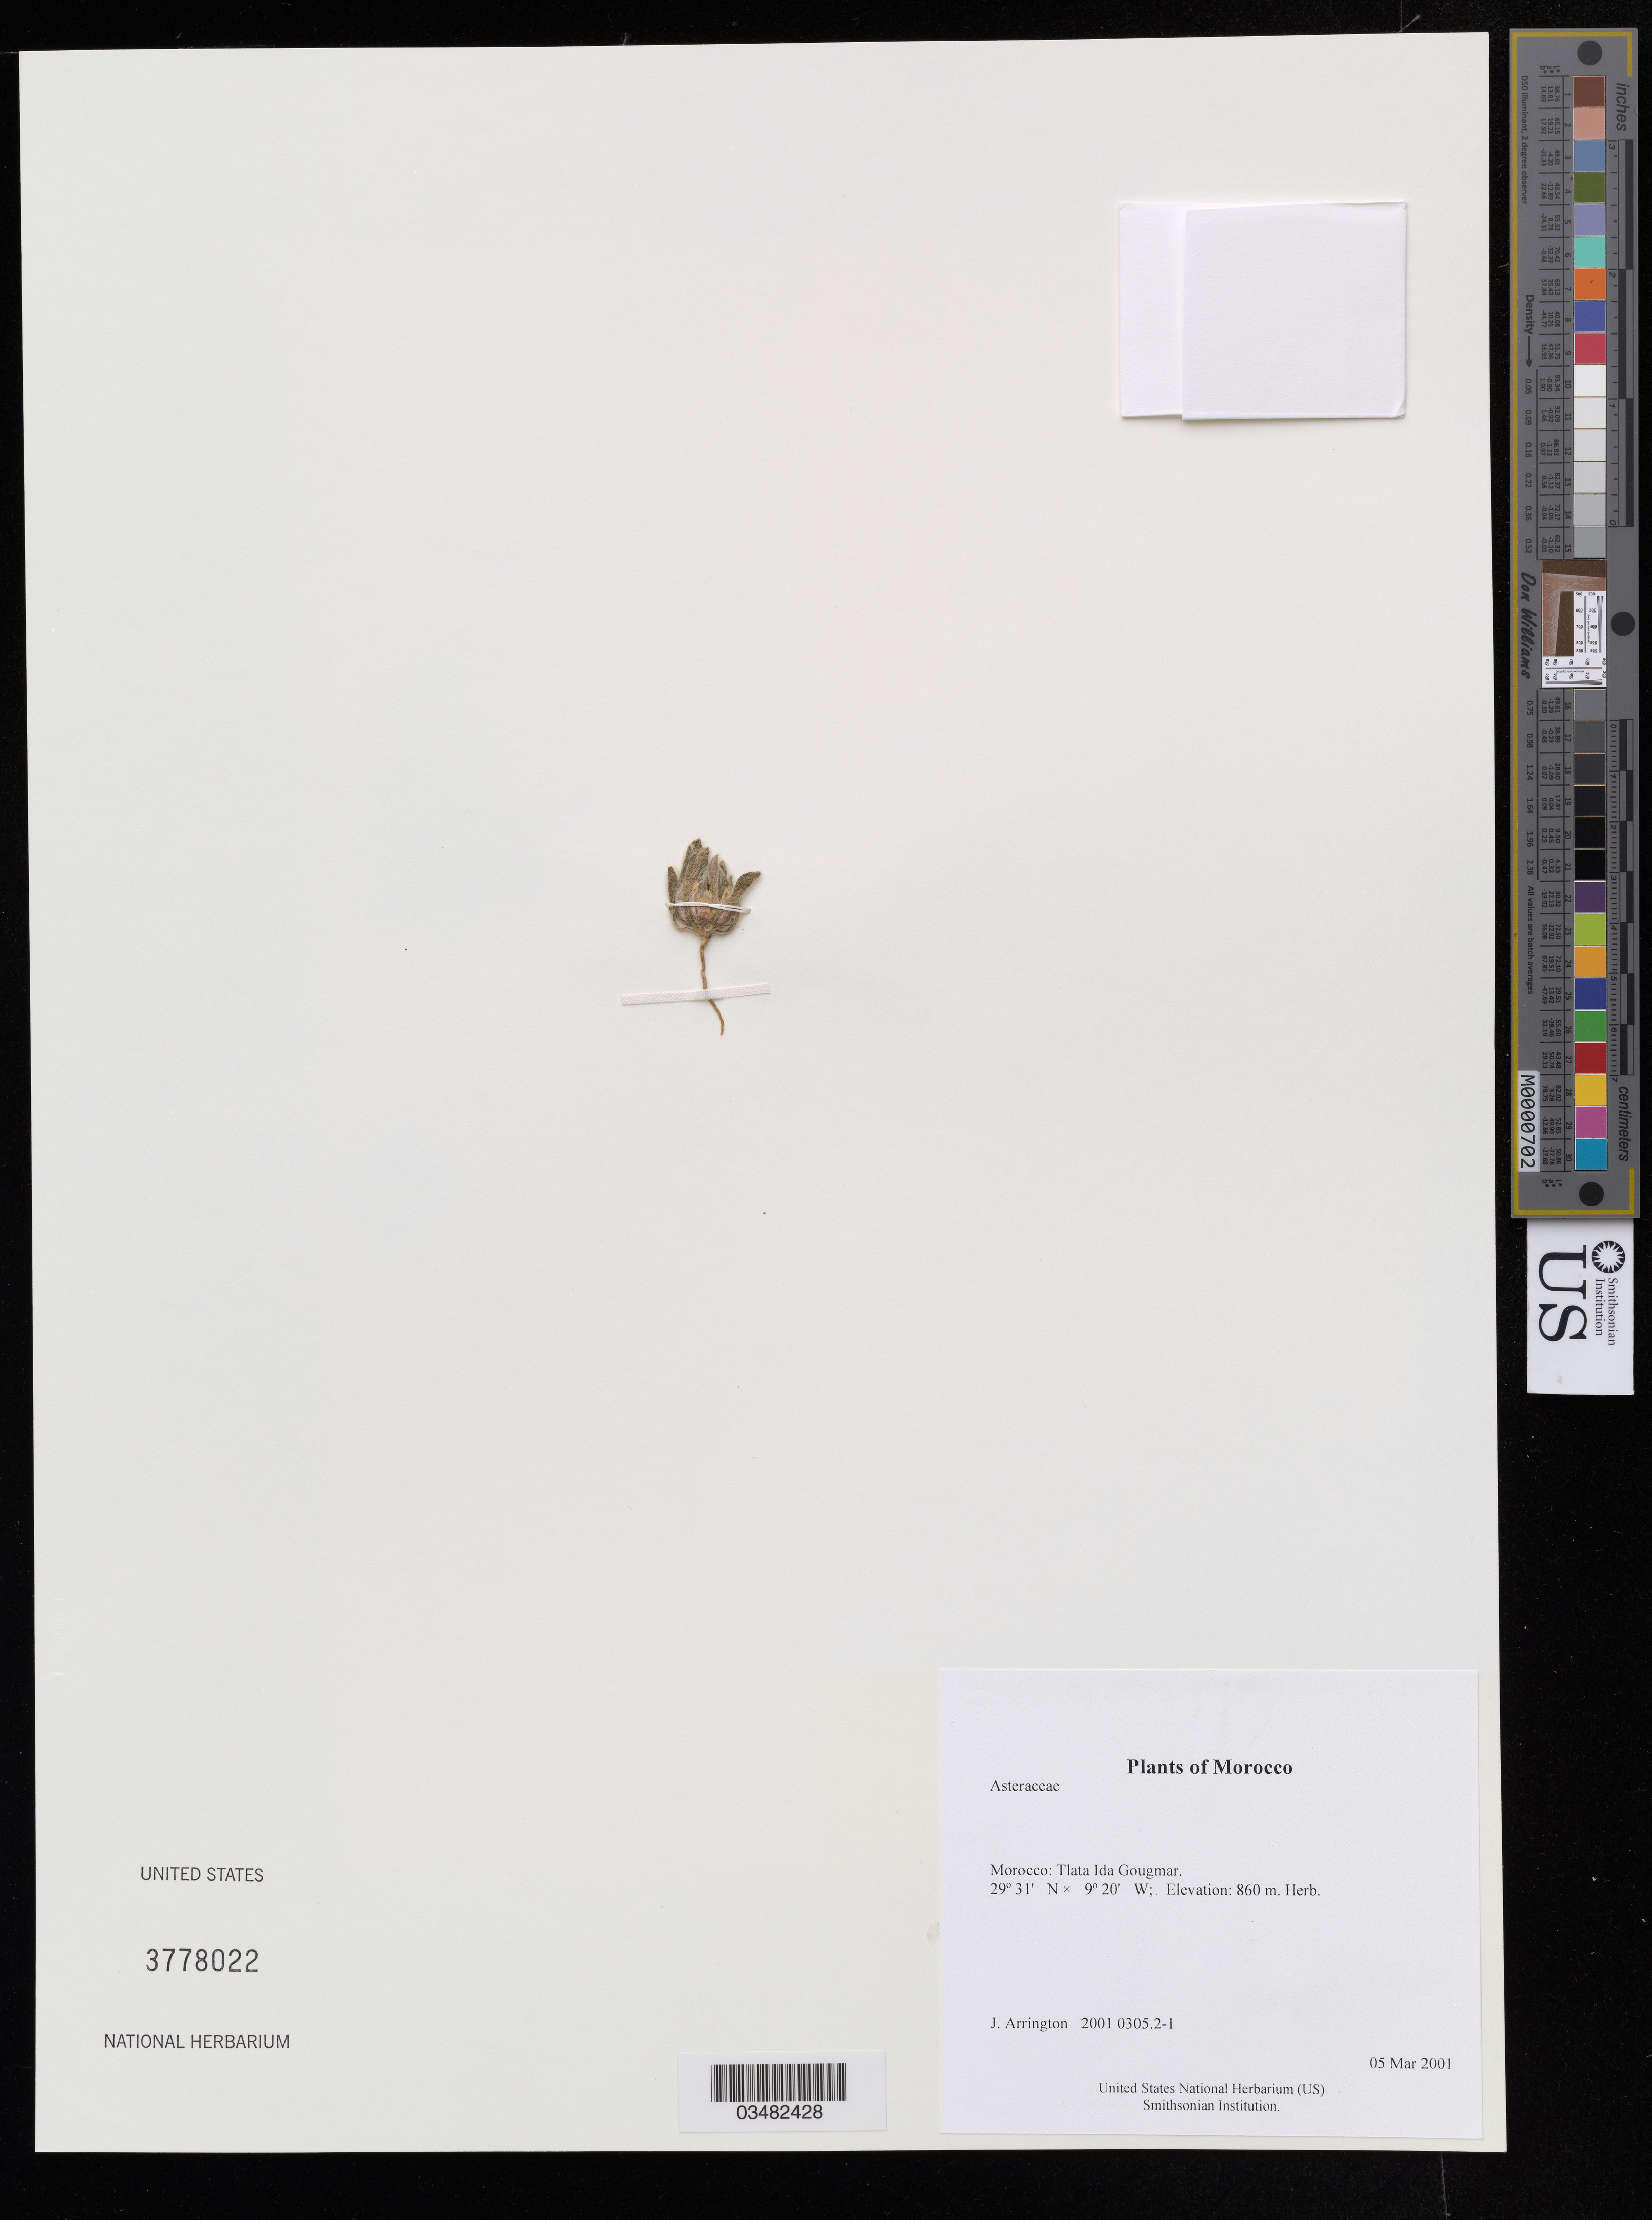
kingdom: Plantae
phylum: Tracheophyta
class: Magnoliopsida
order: Asterales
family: Asteraceae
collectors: J. Arrington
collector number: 2001 0305.2-1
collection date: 2001-03-05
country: Morocco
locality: Tlata Ida Gougmar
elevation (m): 860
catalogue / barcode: US 3778022